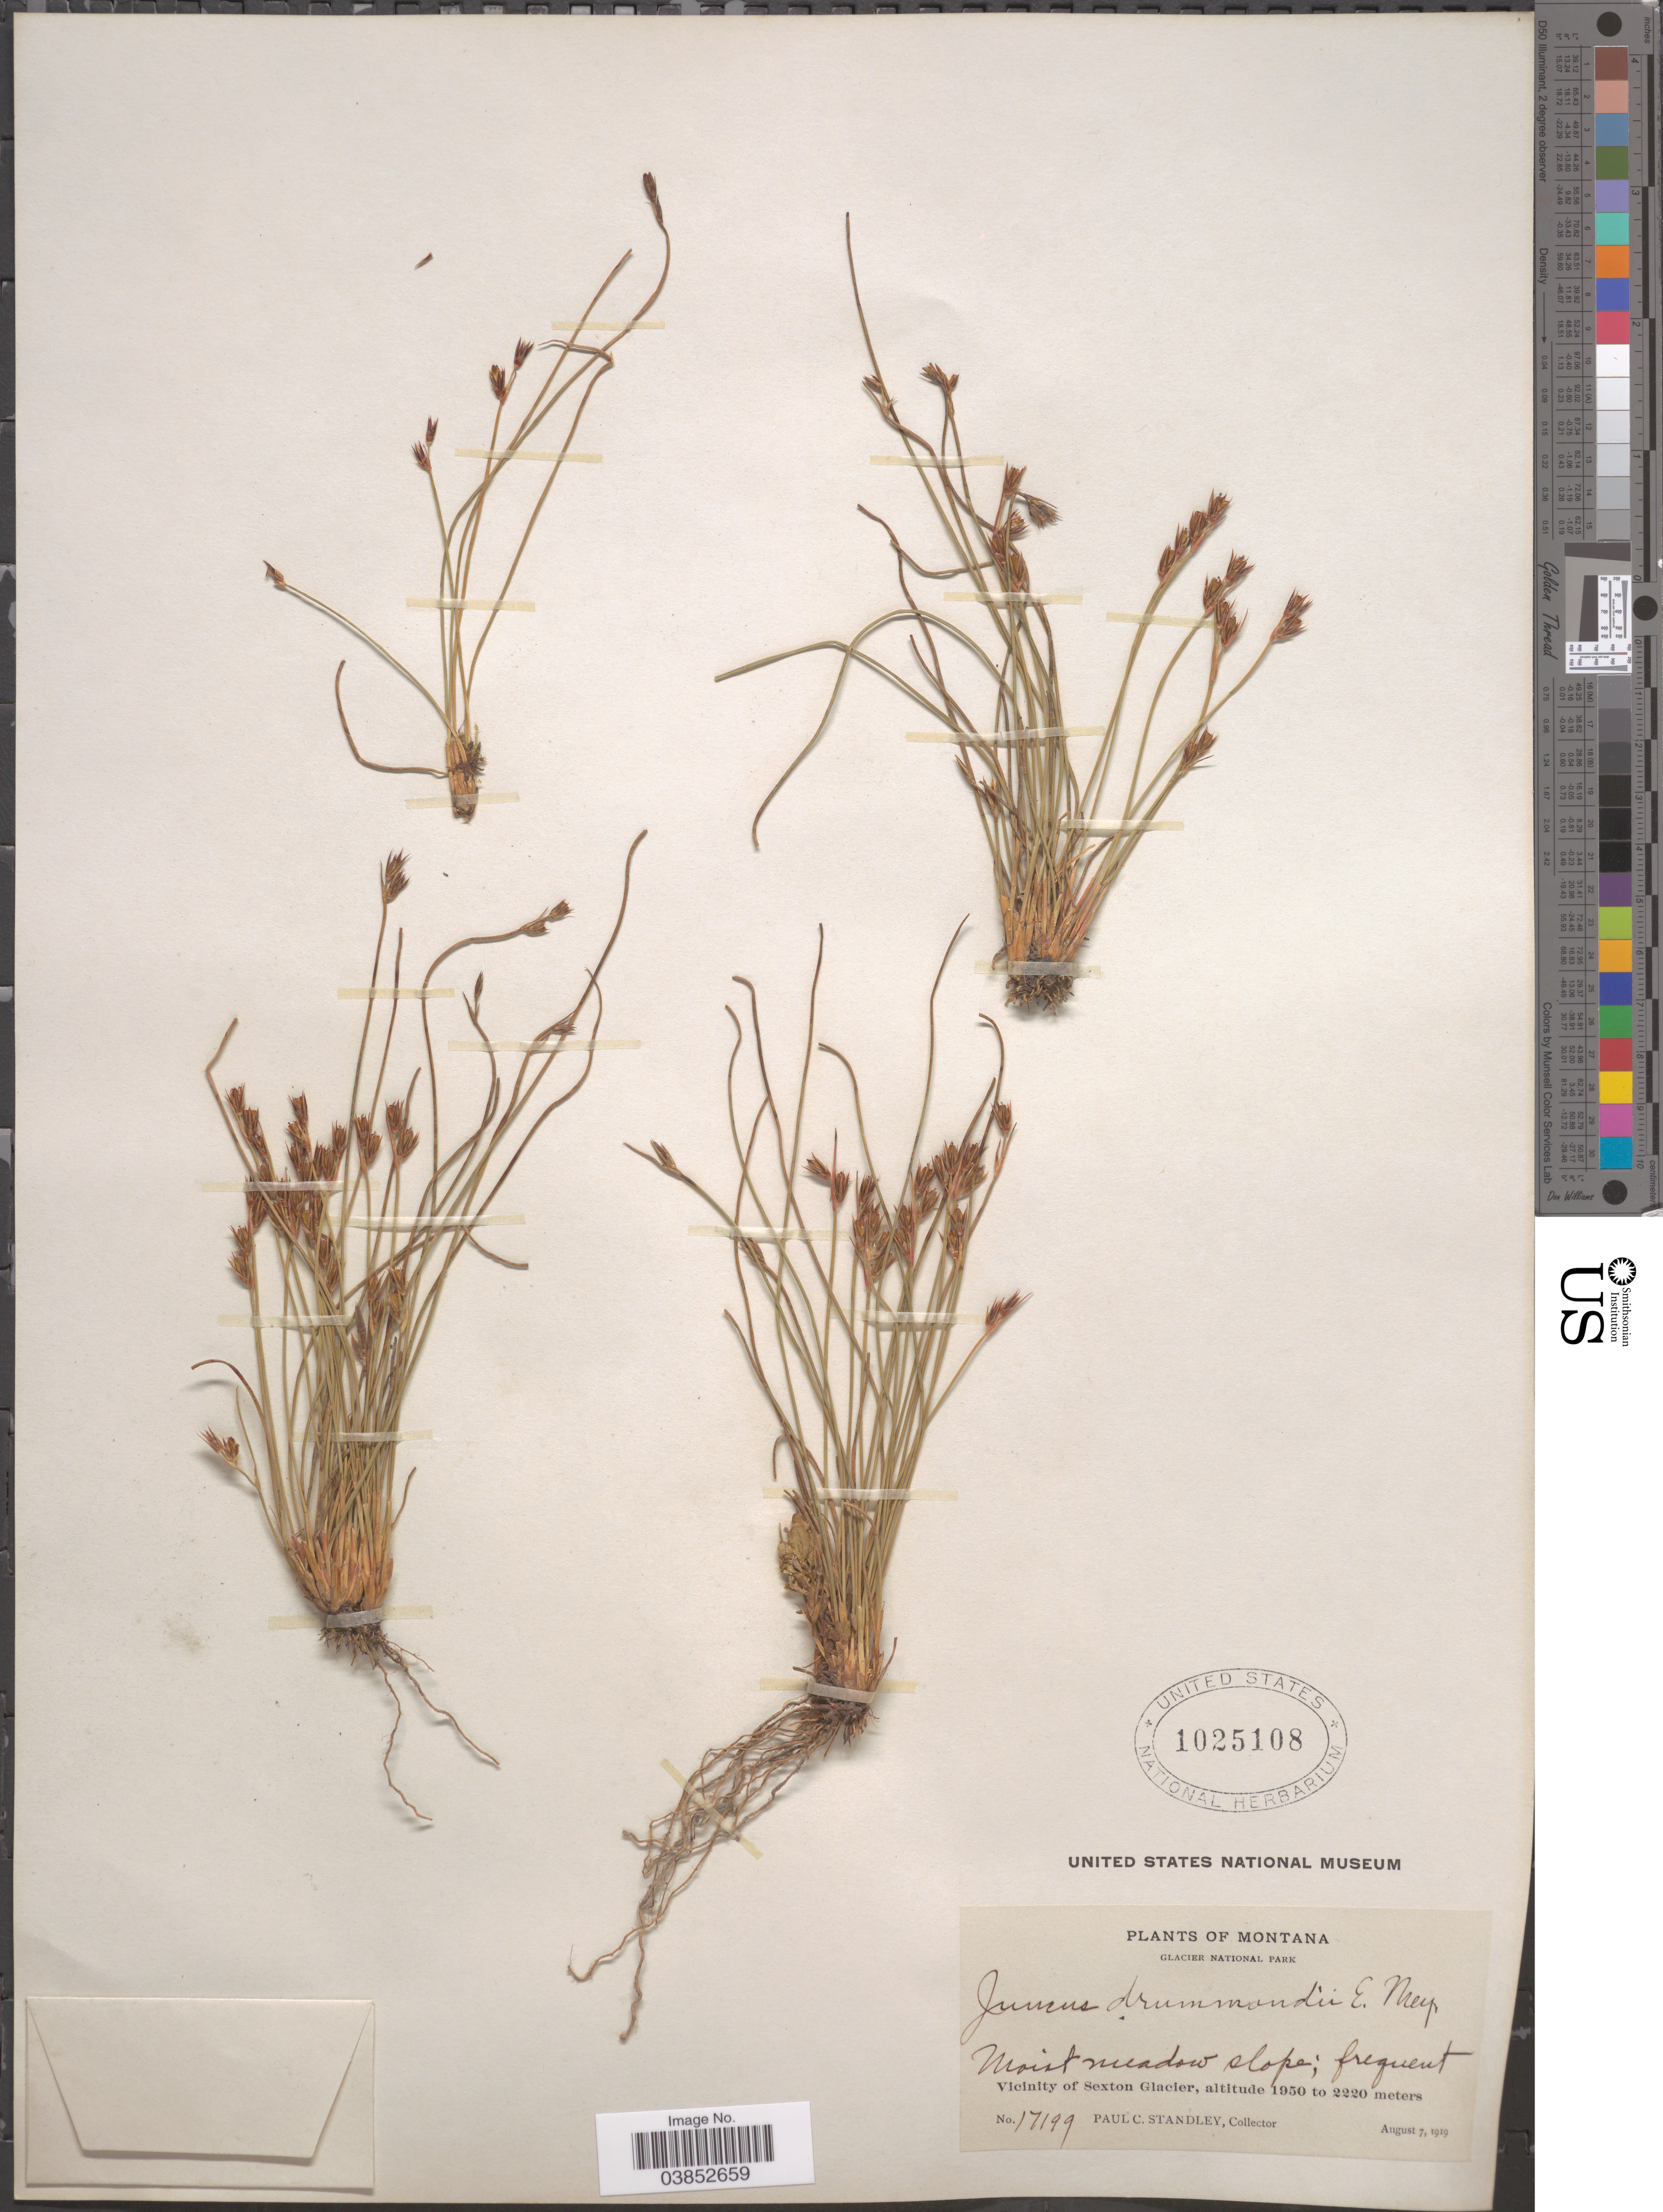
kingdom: Plantae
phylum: Tracheophyta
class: Liliopsida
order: Poales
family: Juncaceae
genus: Juncus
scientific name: Juncus drummondii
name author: E. Mey.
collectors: P. C. Standley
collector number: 17199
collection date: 1919-08-07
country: United States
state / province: Montana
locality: Glacier National Park. Vicinity of Sexton Glacier.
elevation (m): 1950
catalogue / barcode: US 1025108